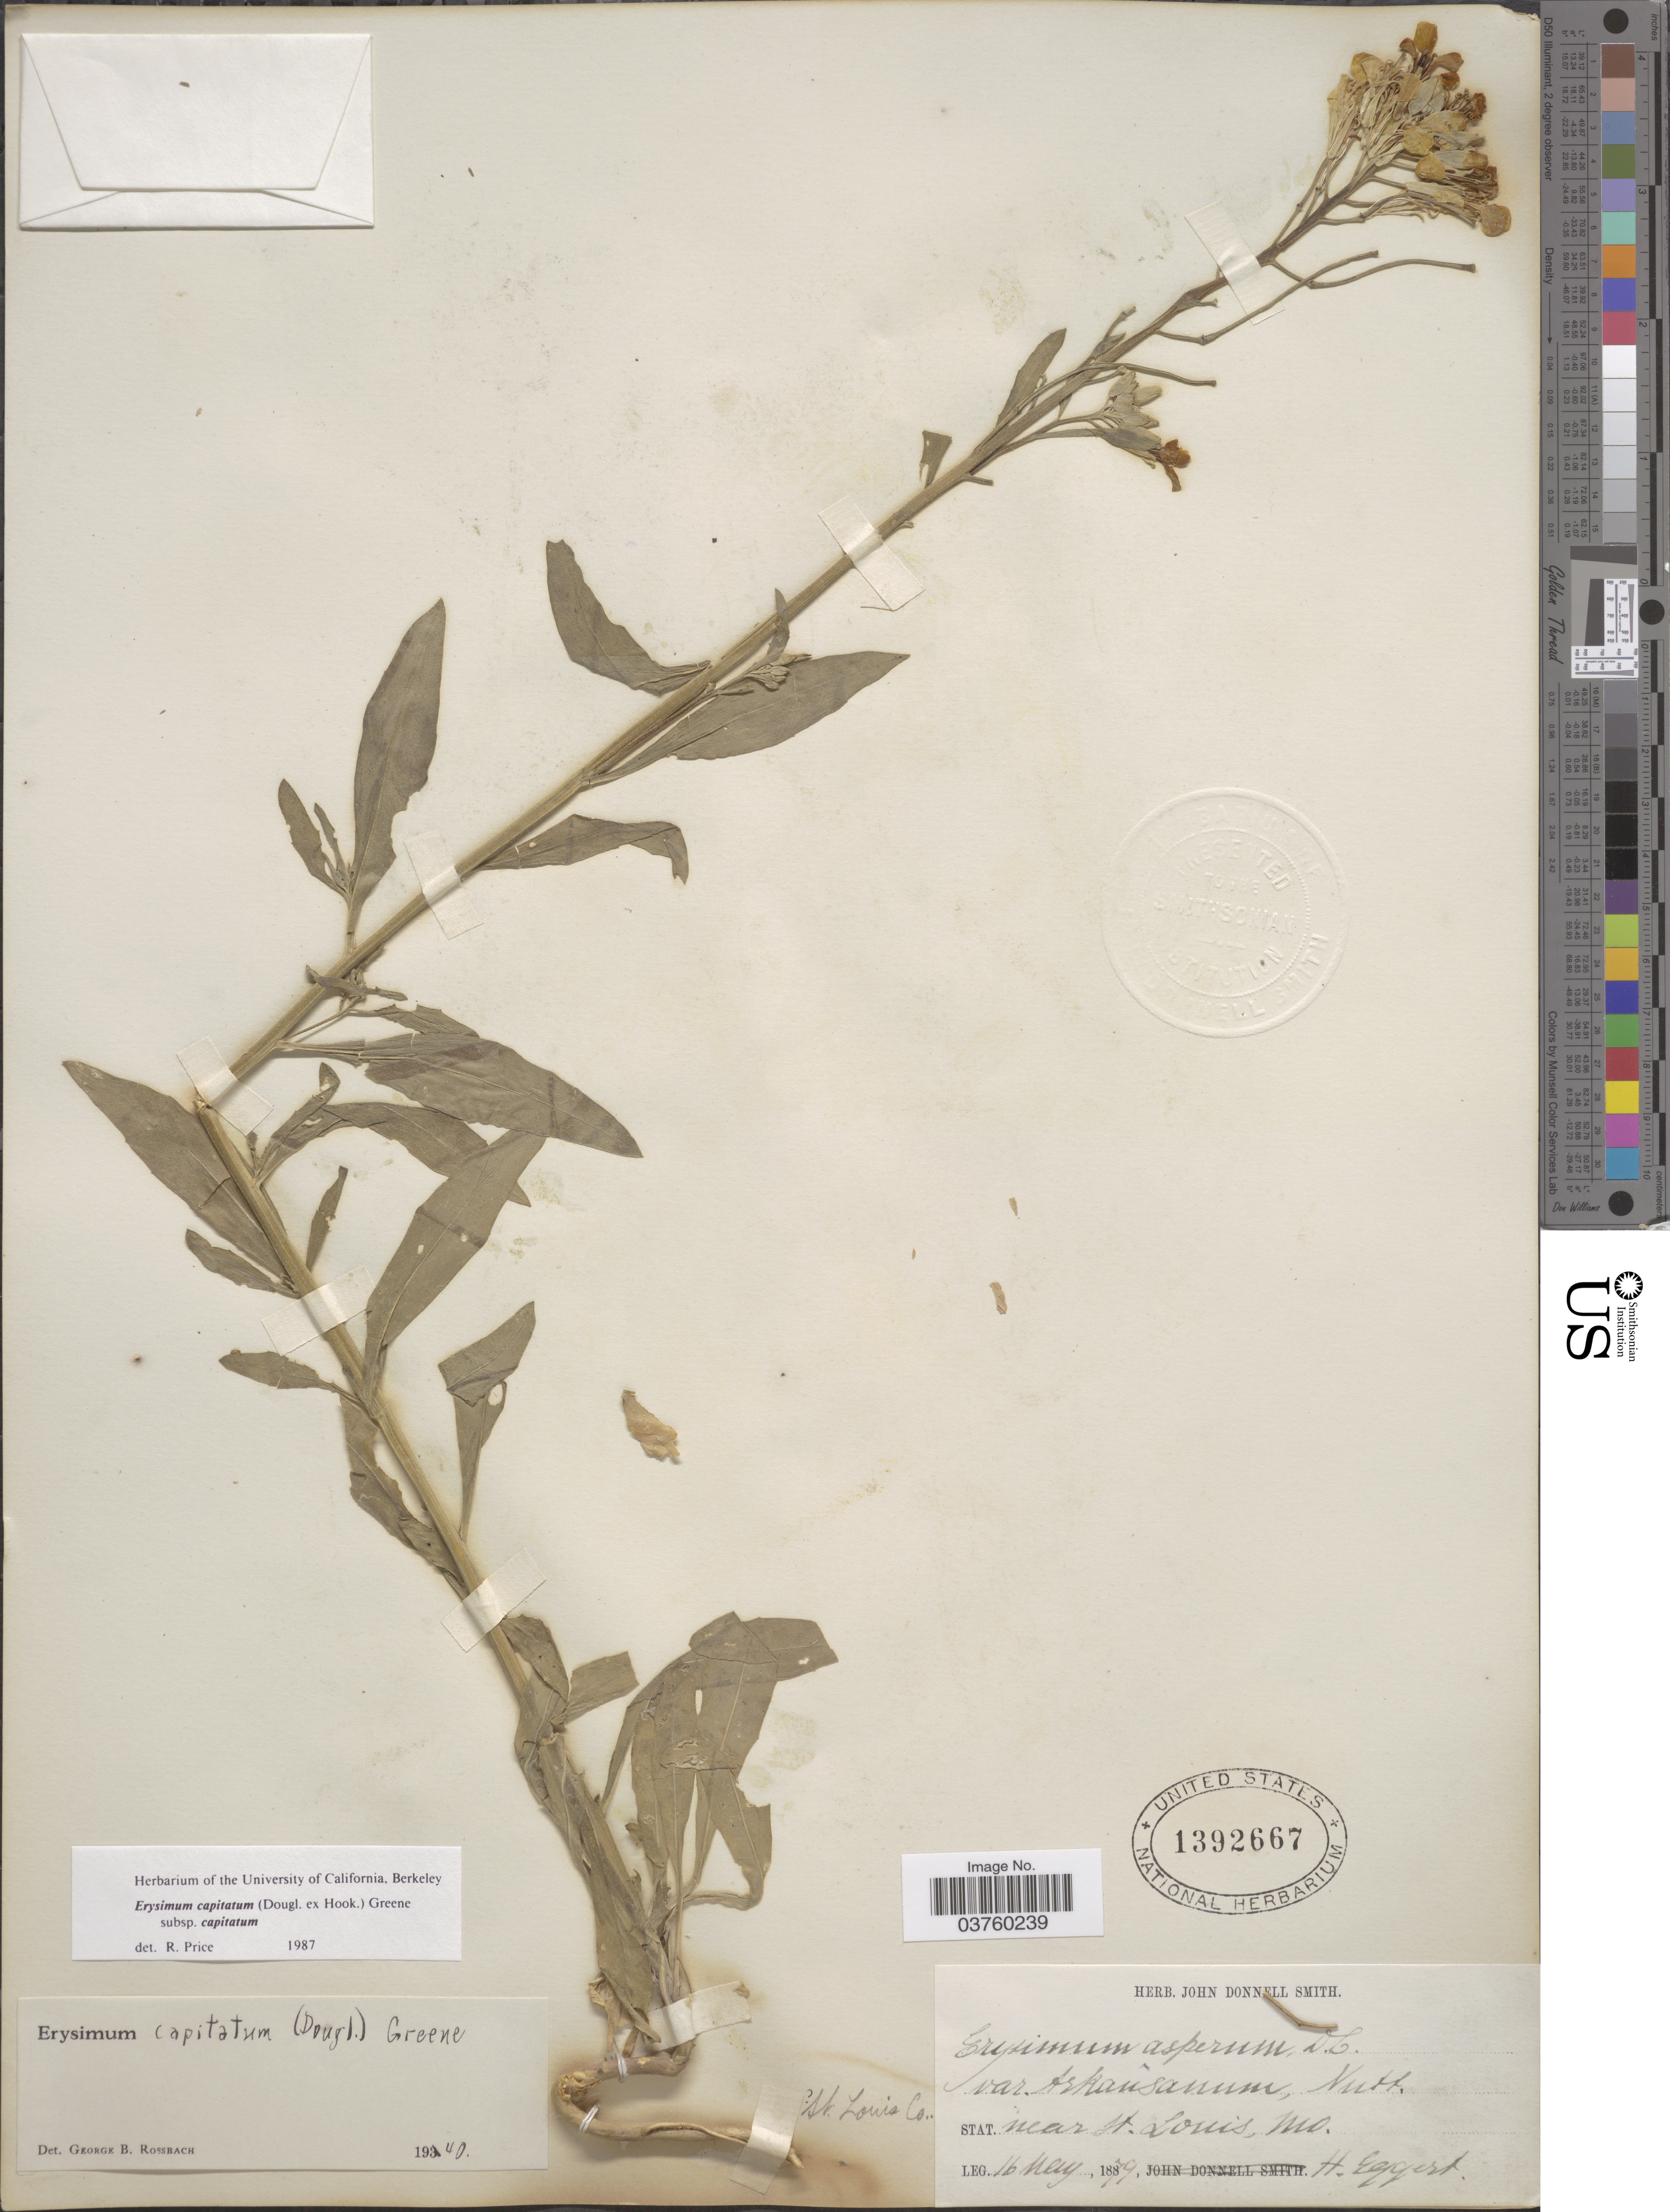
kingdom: Plantae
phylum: Tracheophyta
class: Magnoliopsida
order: Brassicales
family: Brassicaceae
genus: Erysimum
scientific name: Erysimum capitatum subsp. capitatum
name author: (Douglas ex Hook.) Greene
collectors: H. Eggert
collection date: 1879-05-16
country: United States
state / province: Missouri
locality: Near St. Louis. St. Louis Co.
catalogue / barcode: US 1392667